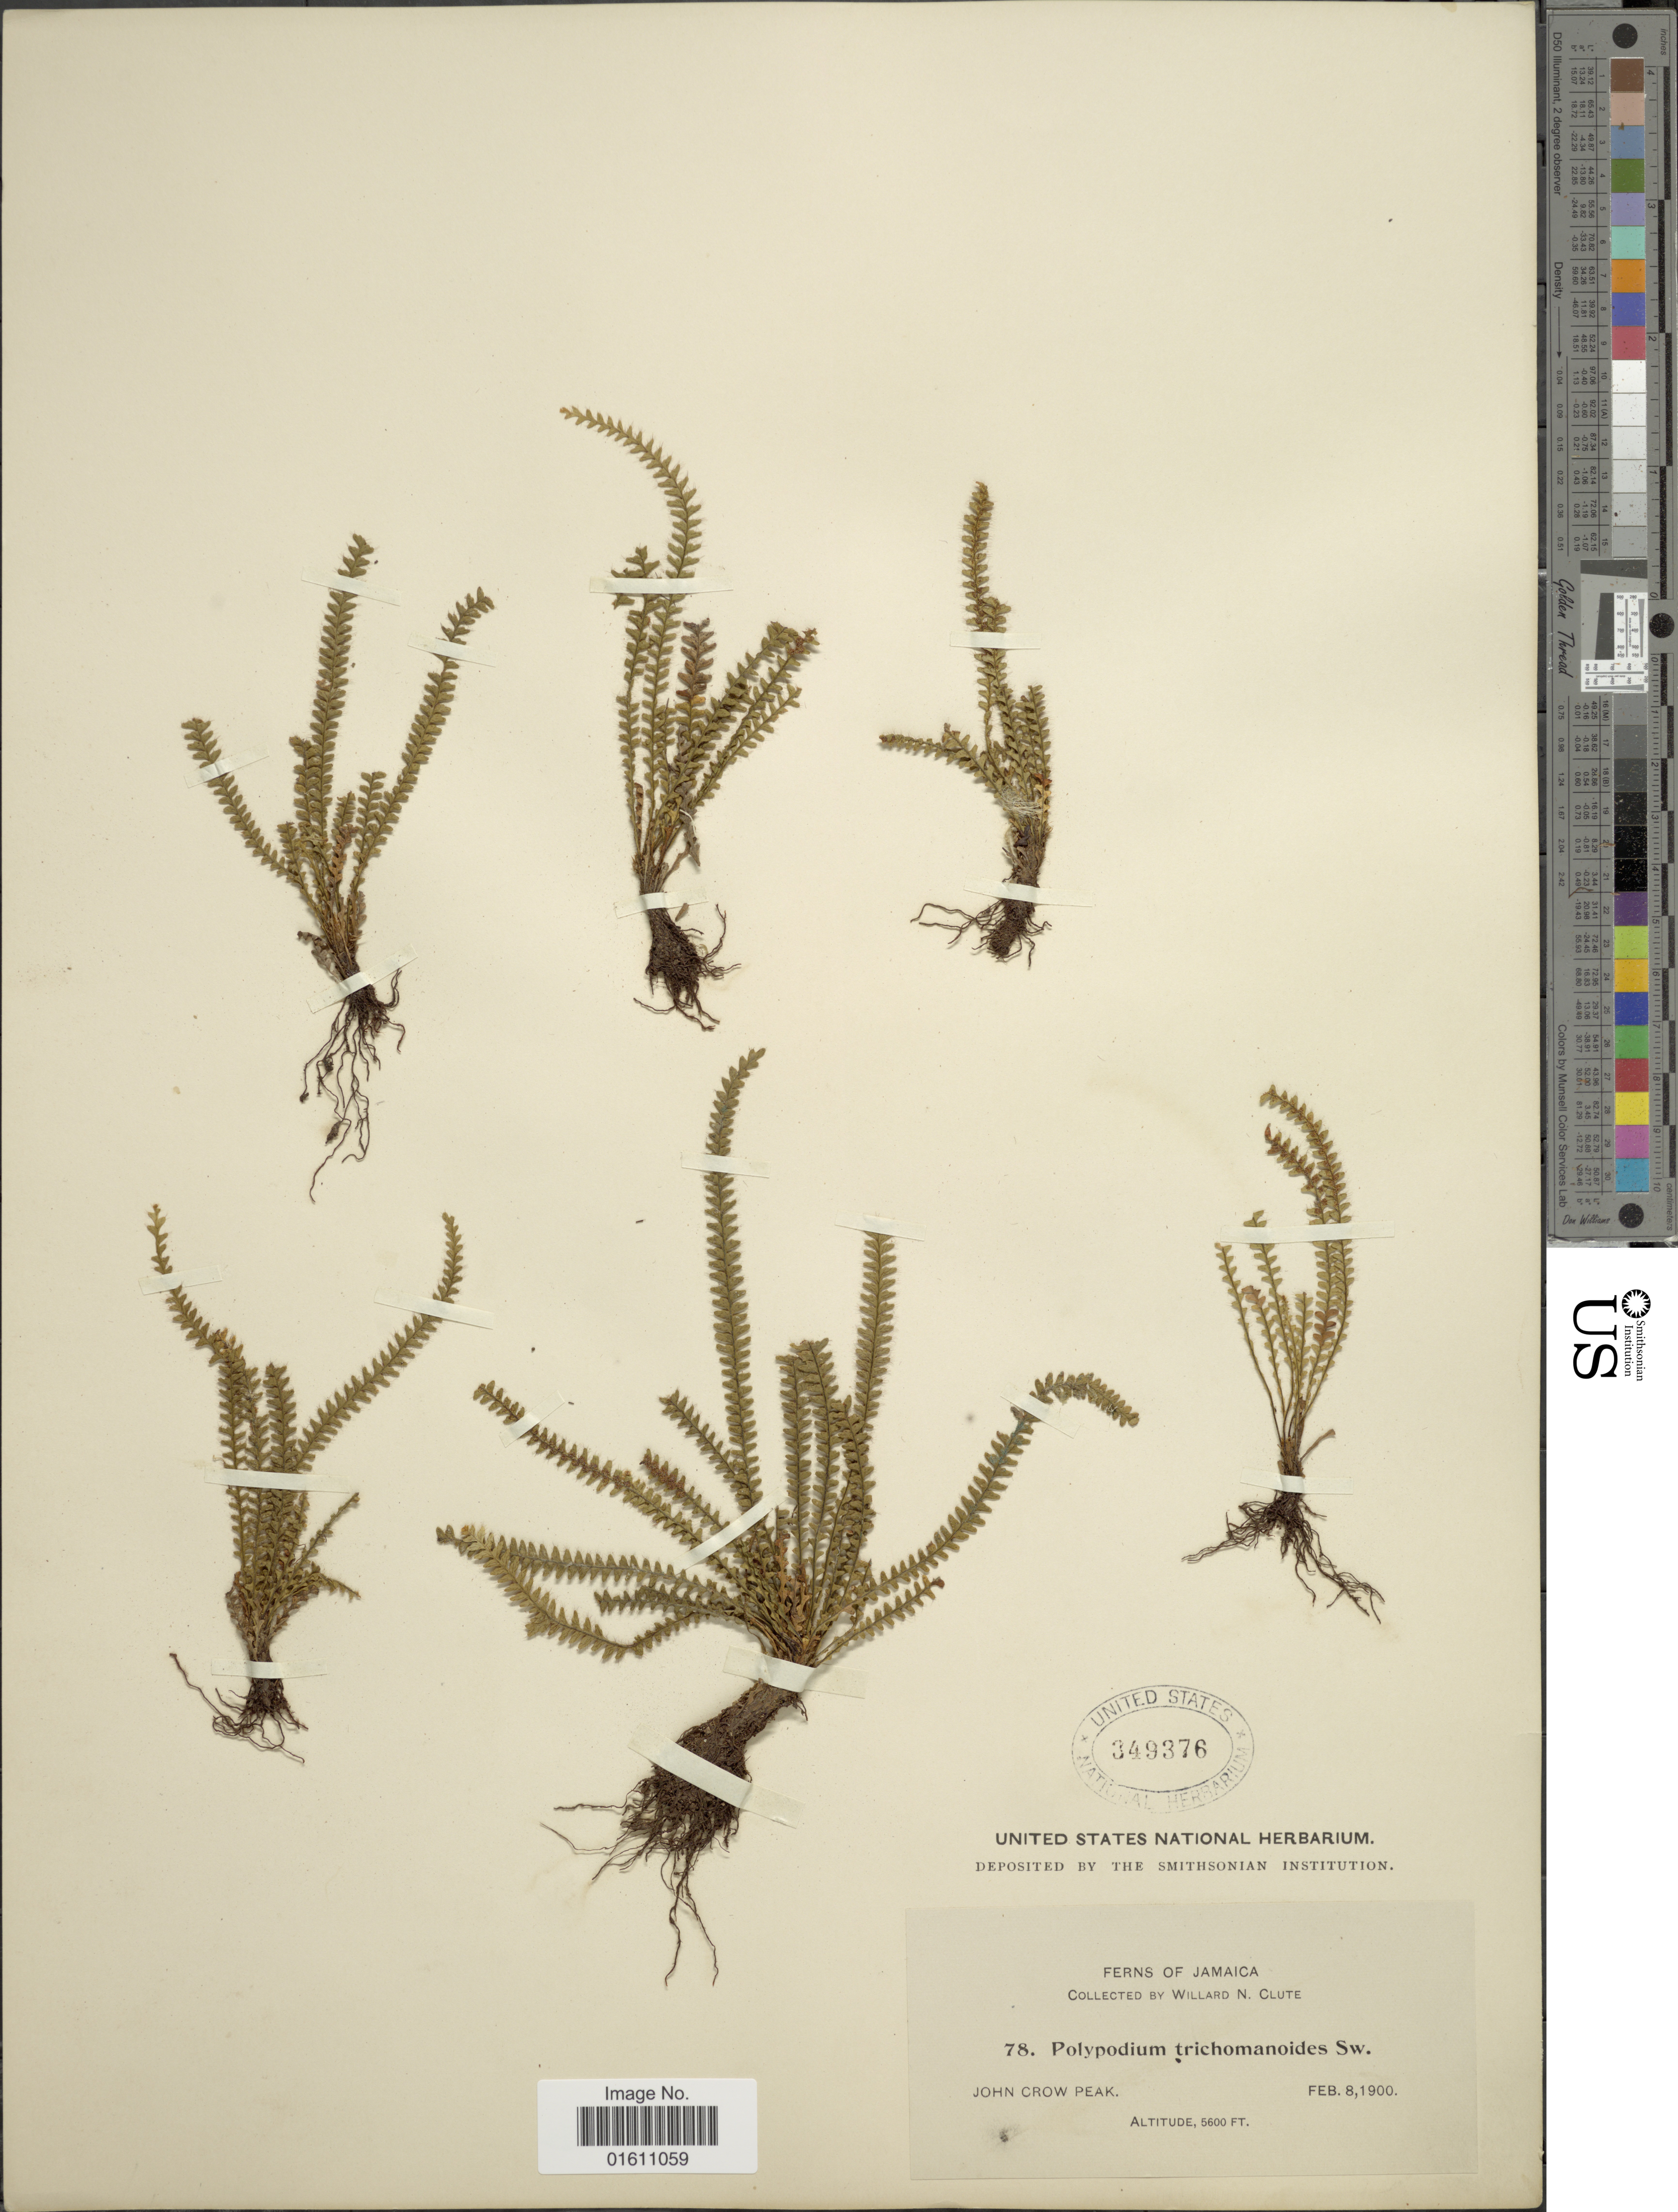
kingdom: Plantae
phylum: Tracheophyta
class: Polypodiopsida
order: Polypodiales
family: Polypodiaceae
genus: Moranopteris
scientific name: Moranopteris trichomanoides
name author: (Sw.) R. Y. Hirai & J. Prado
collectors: W. N. Clute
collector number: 78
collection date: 1900-02-08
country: Jamaica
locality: John Crow Peak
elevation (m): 1707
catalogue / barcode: US 349376